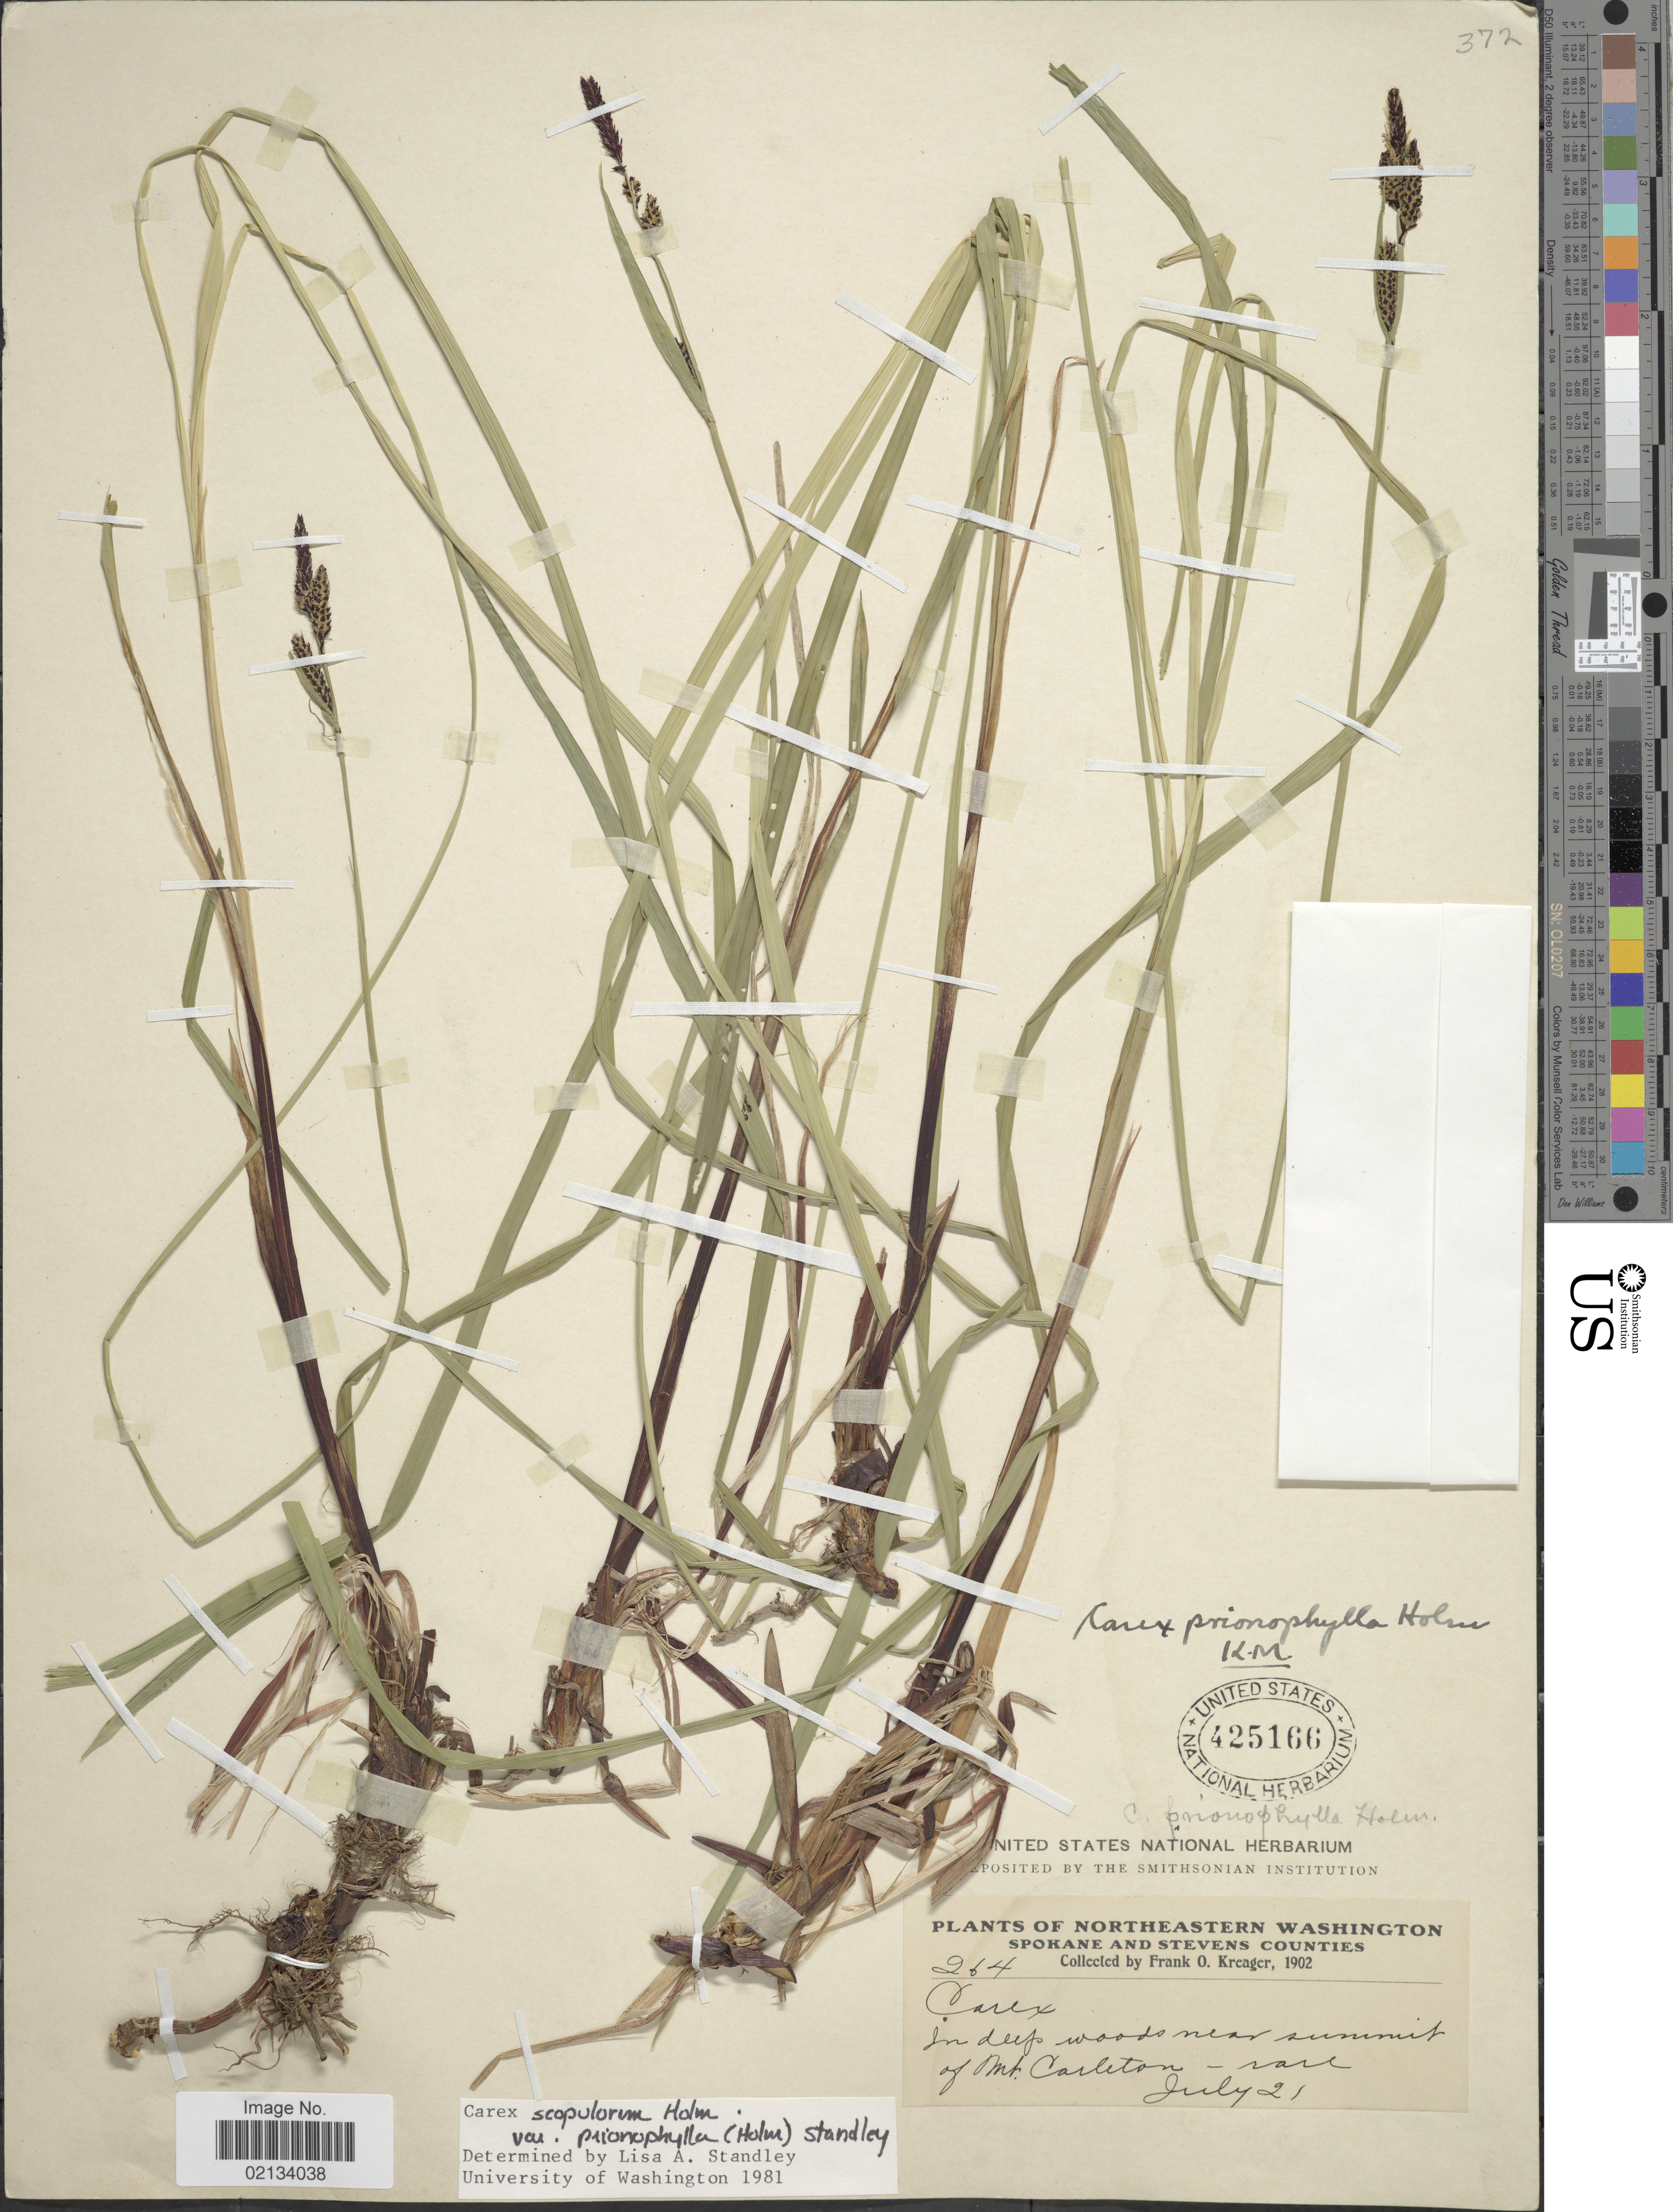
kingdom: Plantae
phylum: Tracheophyta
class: Liliopsida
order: Poales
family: Cyperaceae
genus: Carex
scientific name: Carex scopulorum var. prionophylla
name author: (Holm) L.A. Standl.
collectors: F. Kreager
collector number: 264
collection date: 1902-07-21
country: United States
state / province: Washington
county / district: Spokane / Stevens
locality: Northeastern Washington, Spokane and Stevens Counties, in deep woods near summit of Mt. Carleton.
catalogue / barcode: US 425166